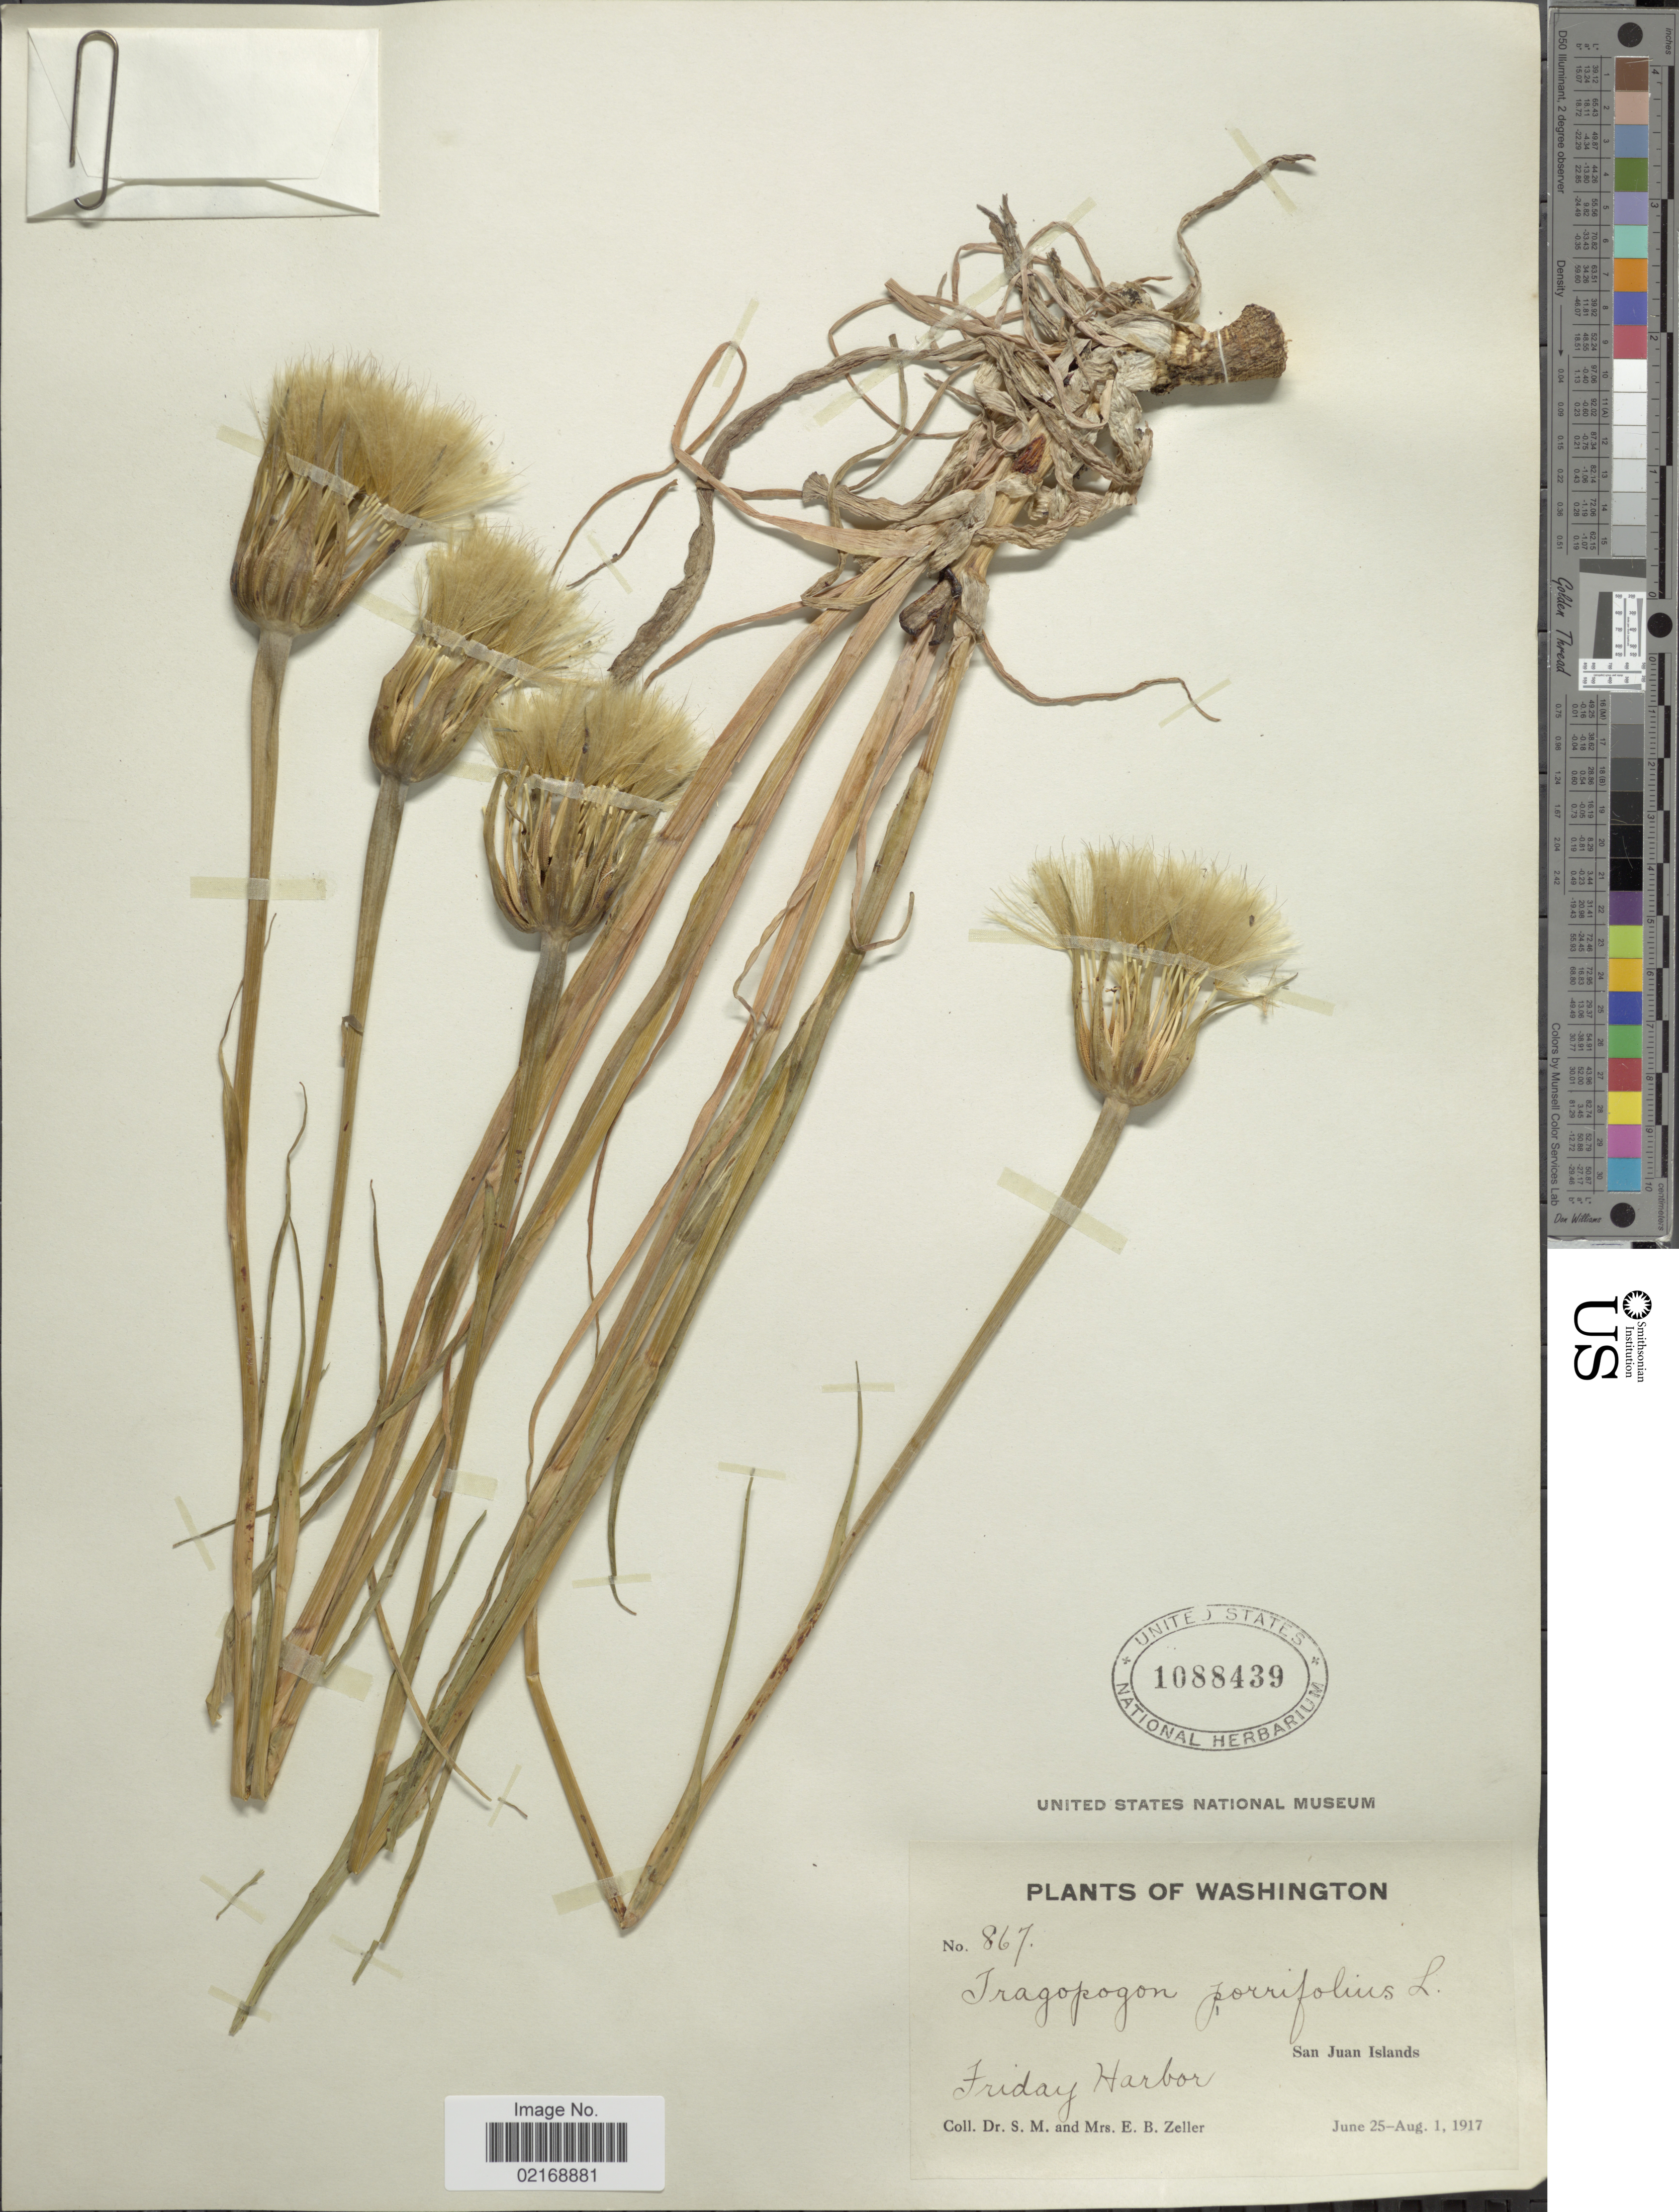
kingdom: Plantae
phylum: Tracheophyta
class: Magnoliopsida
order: Asterales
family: Asteraceae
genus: Tragopogon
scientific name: Tragopogon porrifolius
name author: L.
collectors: S. Zeller & E. Zeller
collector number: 867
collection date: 1917-06-25/1917-08-01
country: United States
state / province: Washington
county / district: San Juan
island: San Juan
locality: Friday Harbor. San Juan Islands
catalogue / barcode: US 1088439